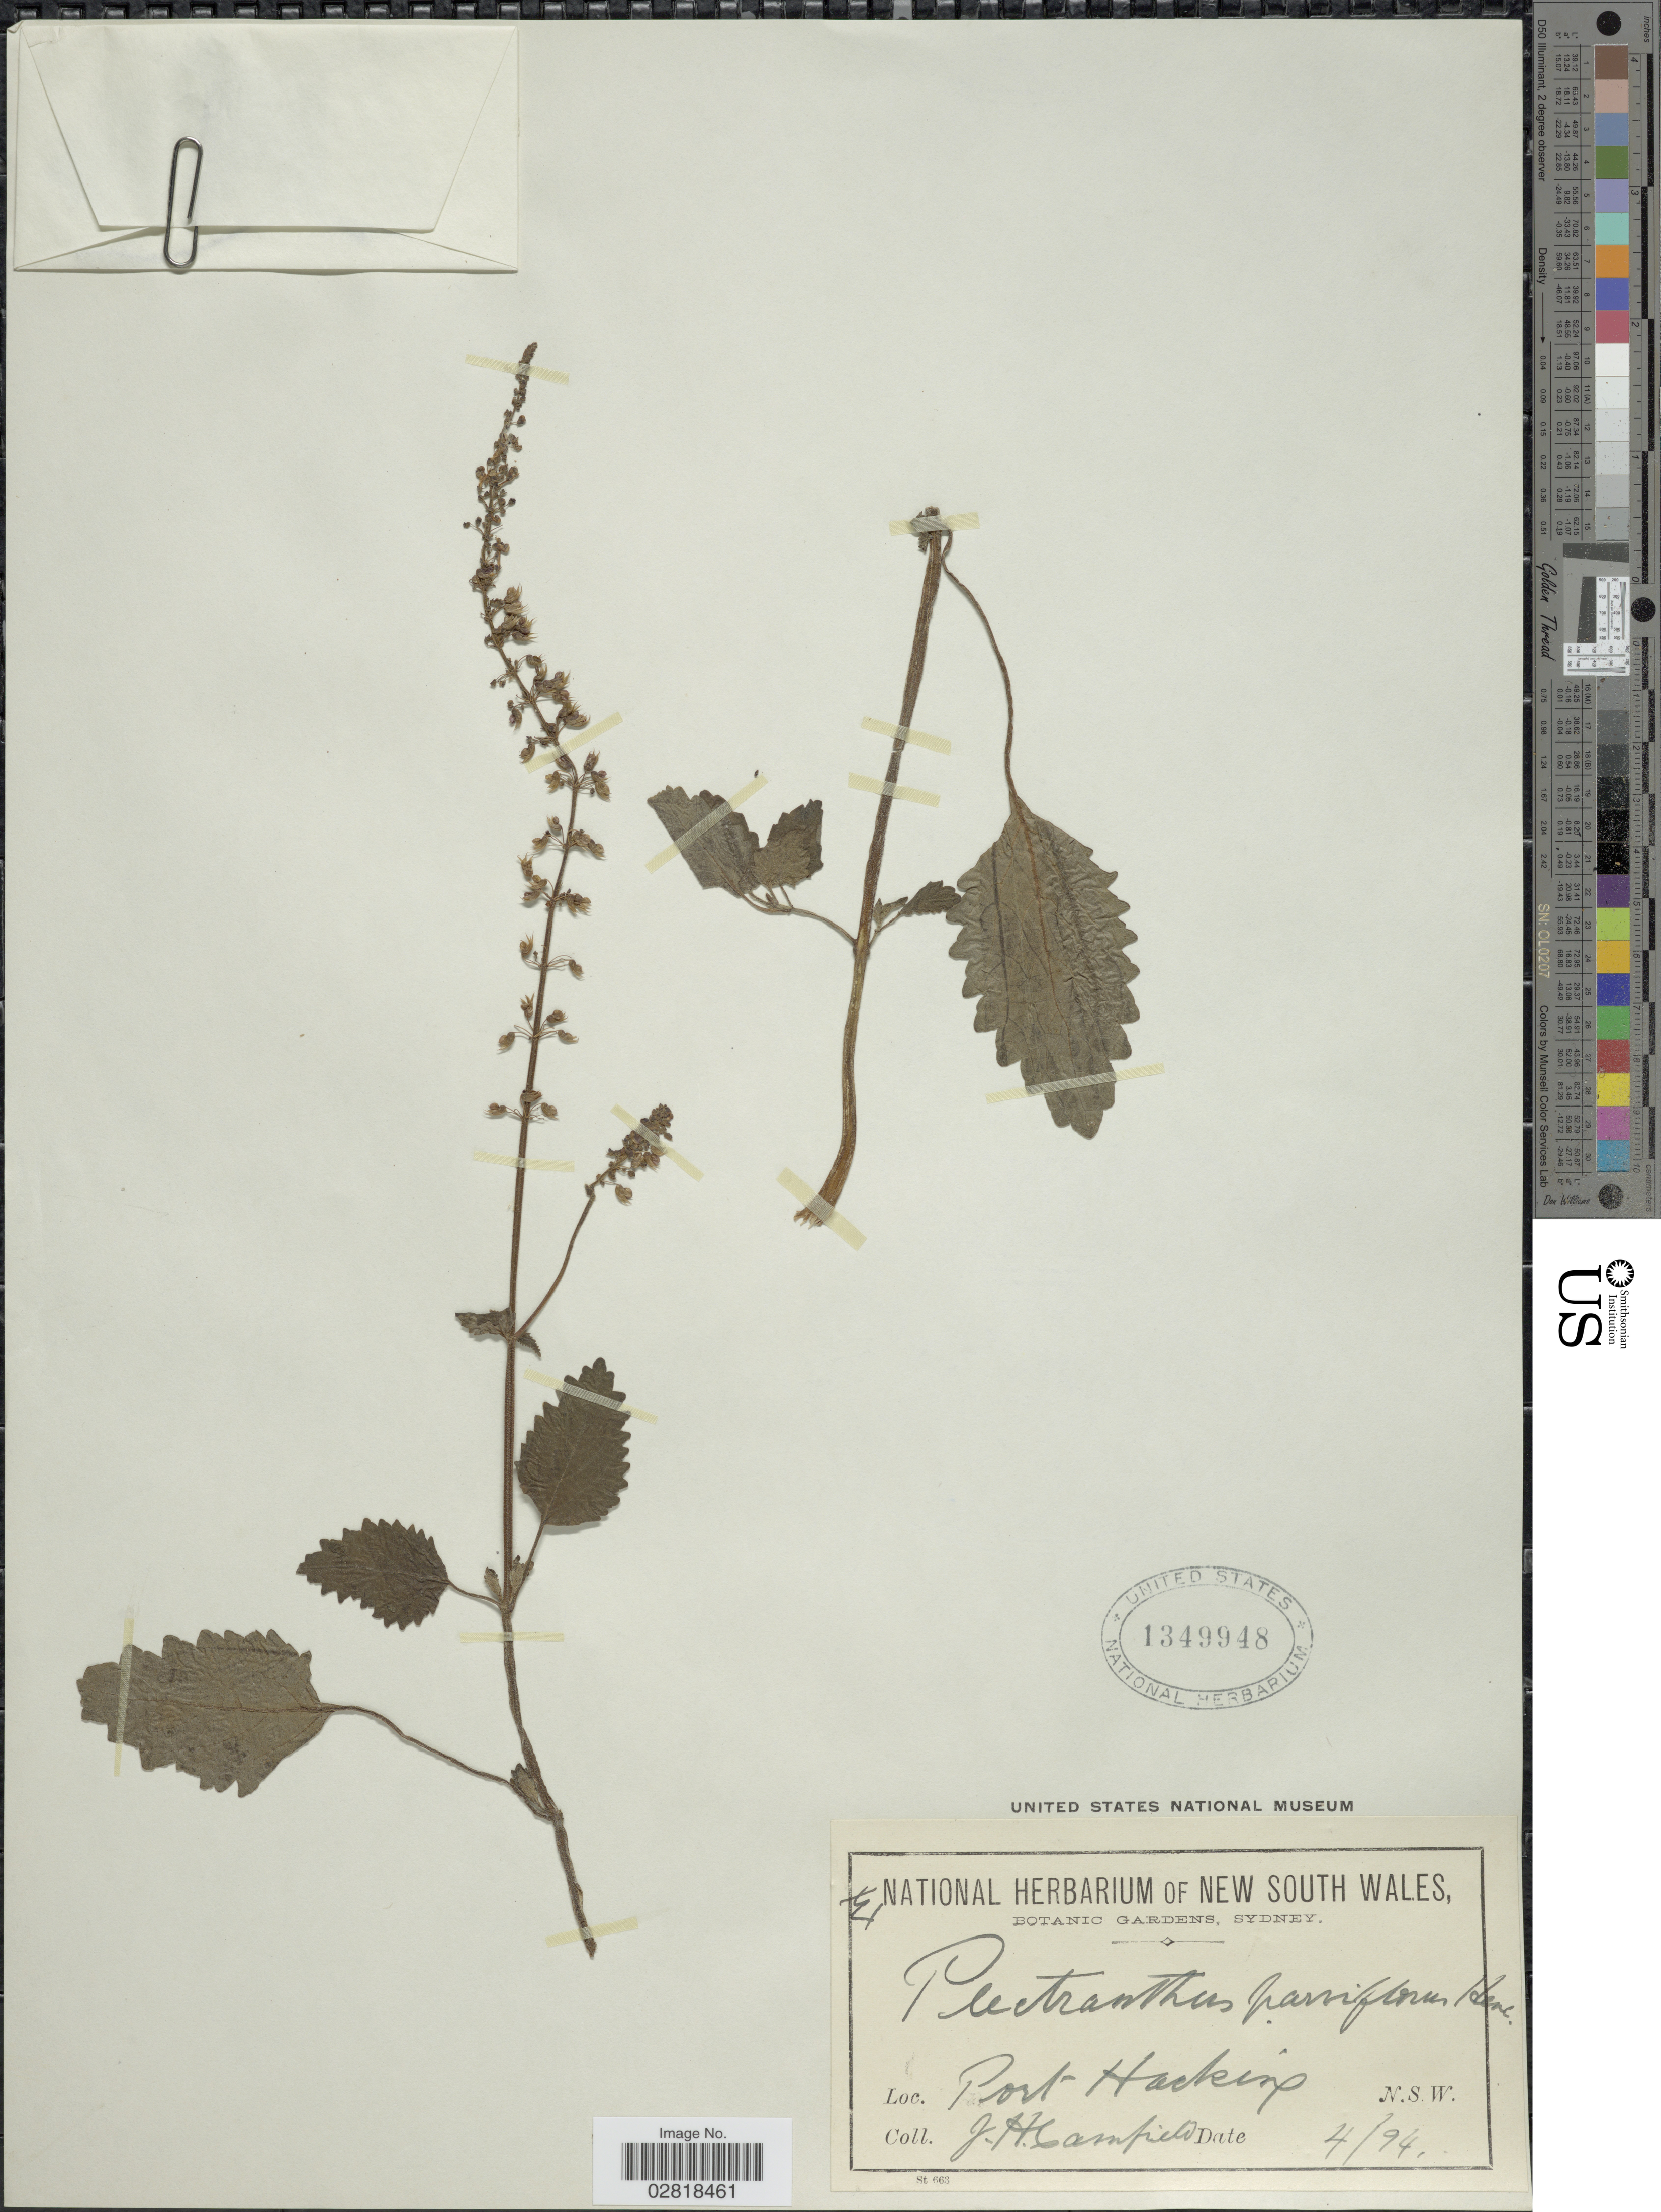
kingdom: Plantae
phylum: Tracheophyta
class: Magnoliopsida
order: Lamiales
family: Lamiaceae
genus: Plectranthus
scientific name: Plectranthus parviflorus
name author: Willd.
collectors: J. Camfield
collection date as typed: Transcribed d/m/y: /4/94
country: Australia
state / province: New South Wales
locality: Port Hacking. N.S.W.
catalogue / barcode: US 1349948